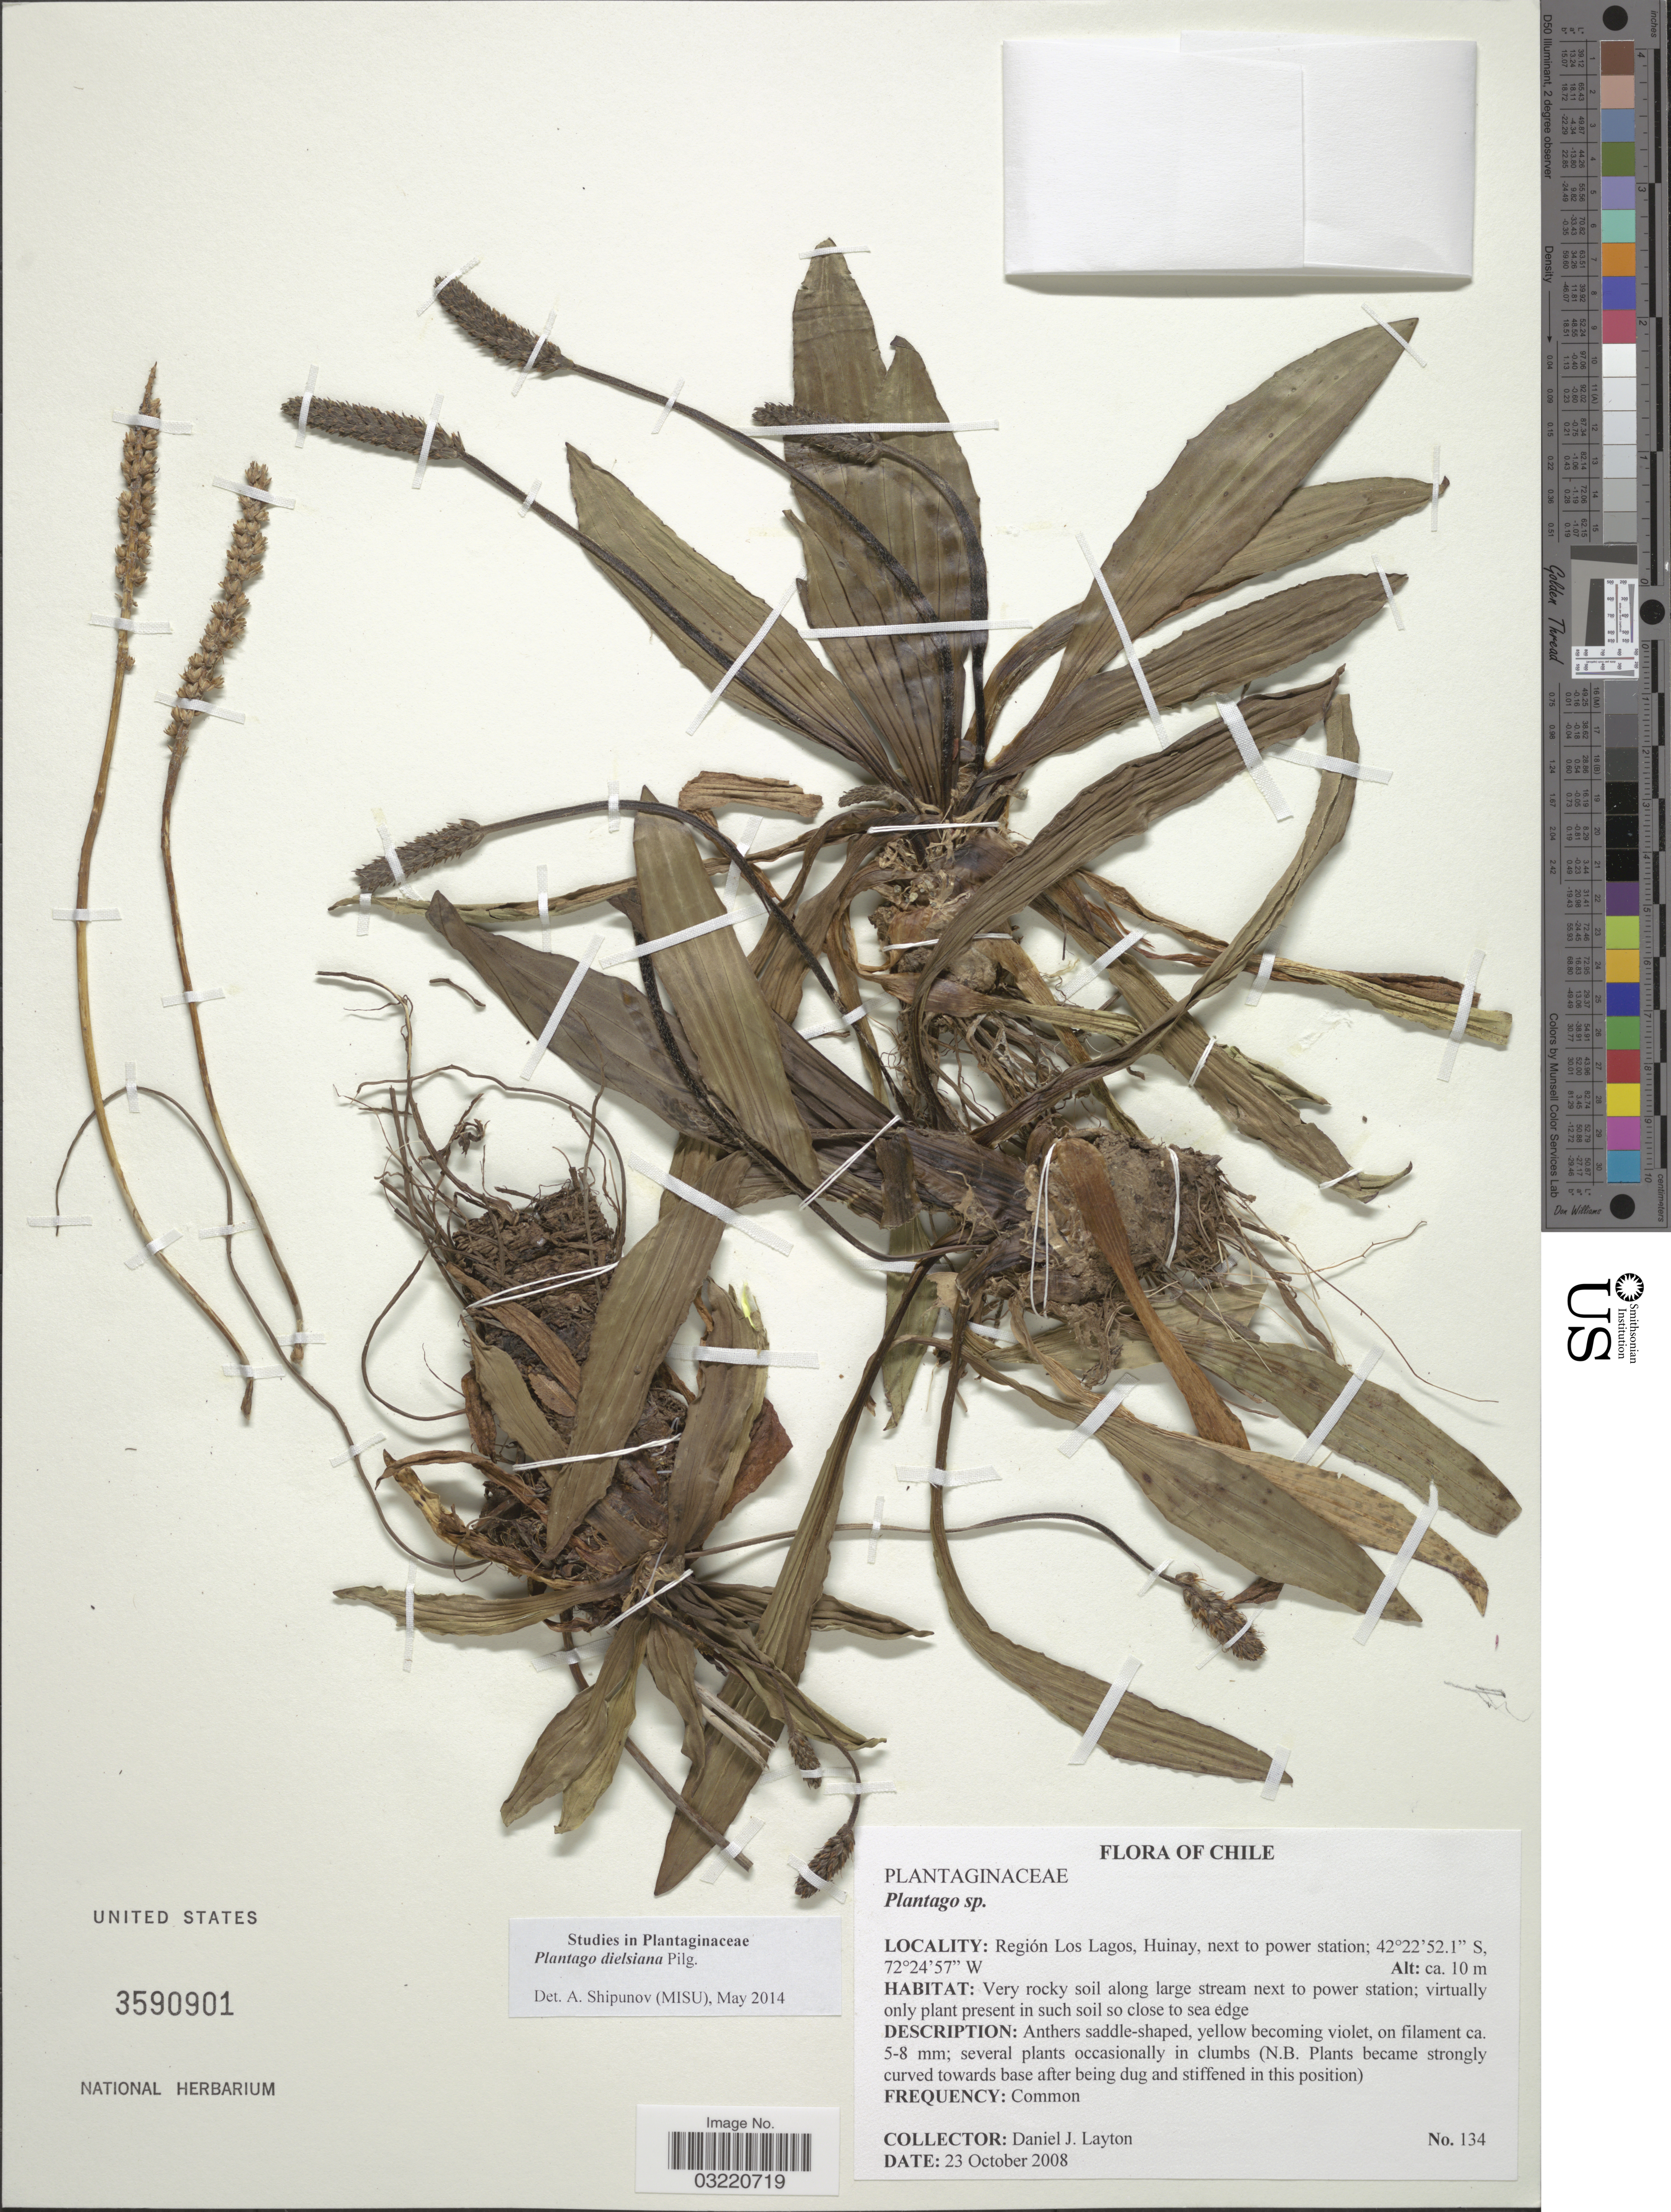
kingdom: Plantae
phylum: Tracheophyta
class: Magnoliopsida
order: Lamiales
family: Plantaginaceae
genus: Plantago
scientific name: Plantago dielsiana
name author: Pilg.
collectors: D. J. Layton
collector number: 134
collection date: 2008-10-23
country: Chile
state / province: Los Lagos (X)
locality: Huinay, next to power station.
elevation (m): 10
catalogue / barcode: US 3590901